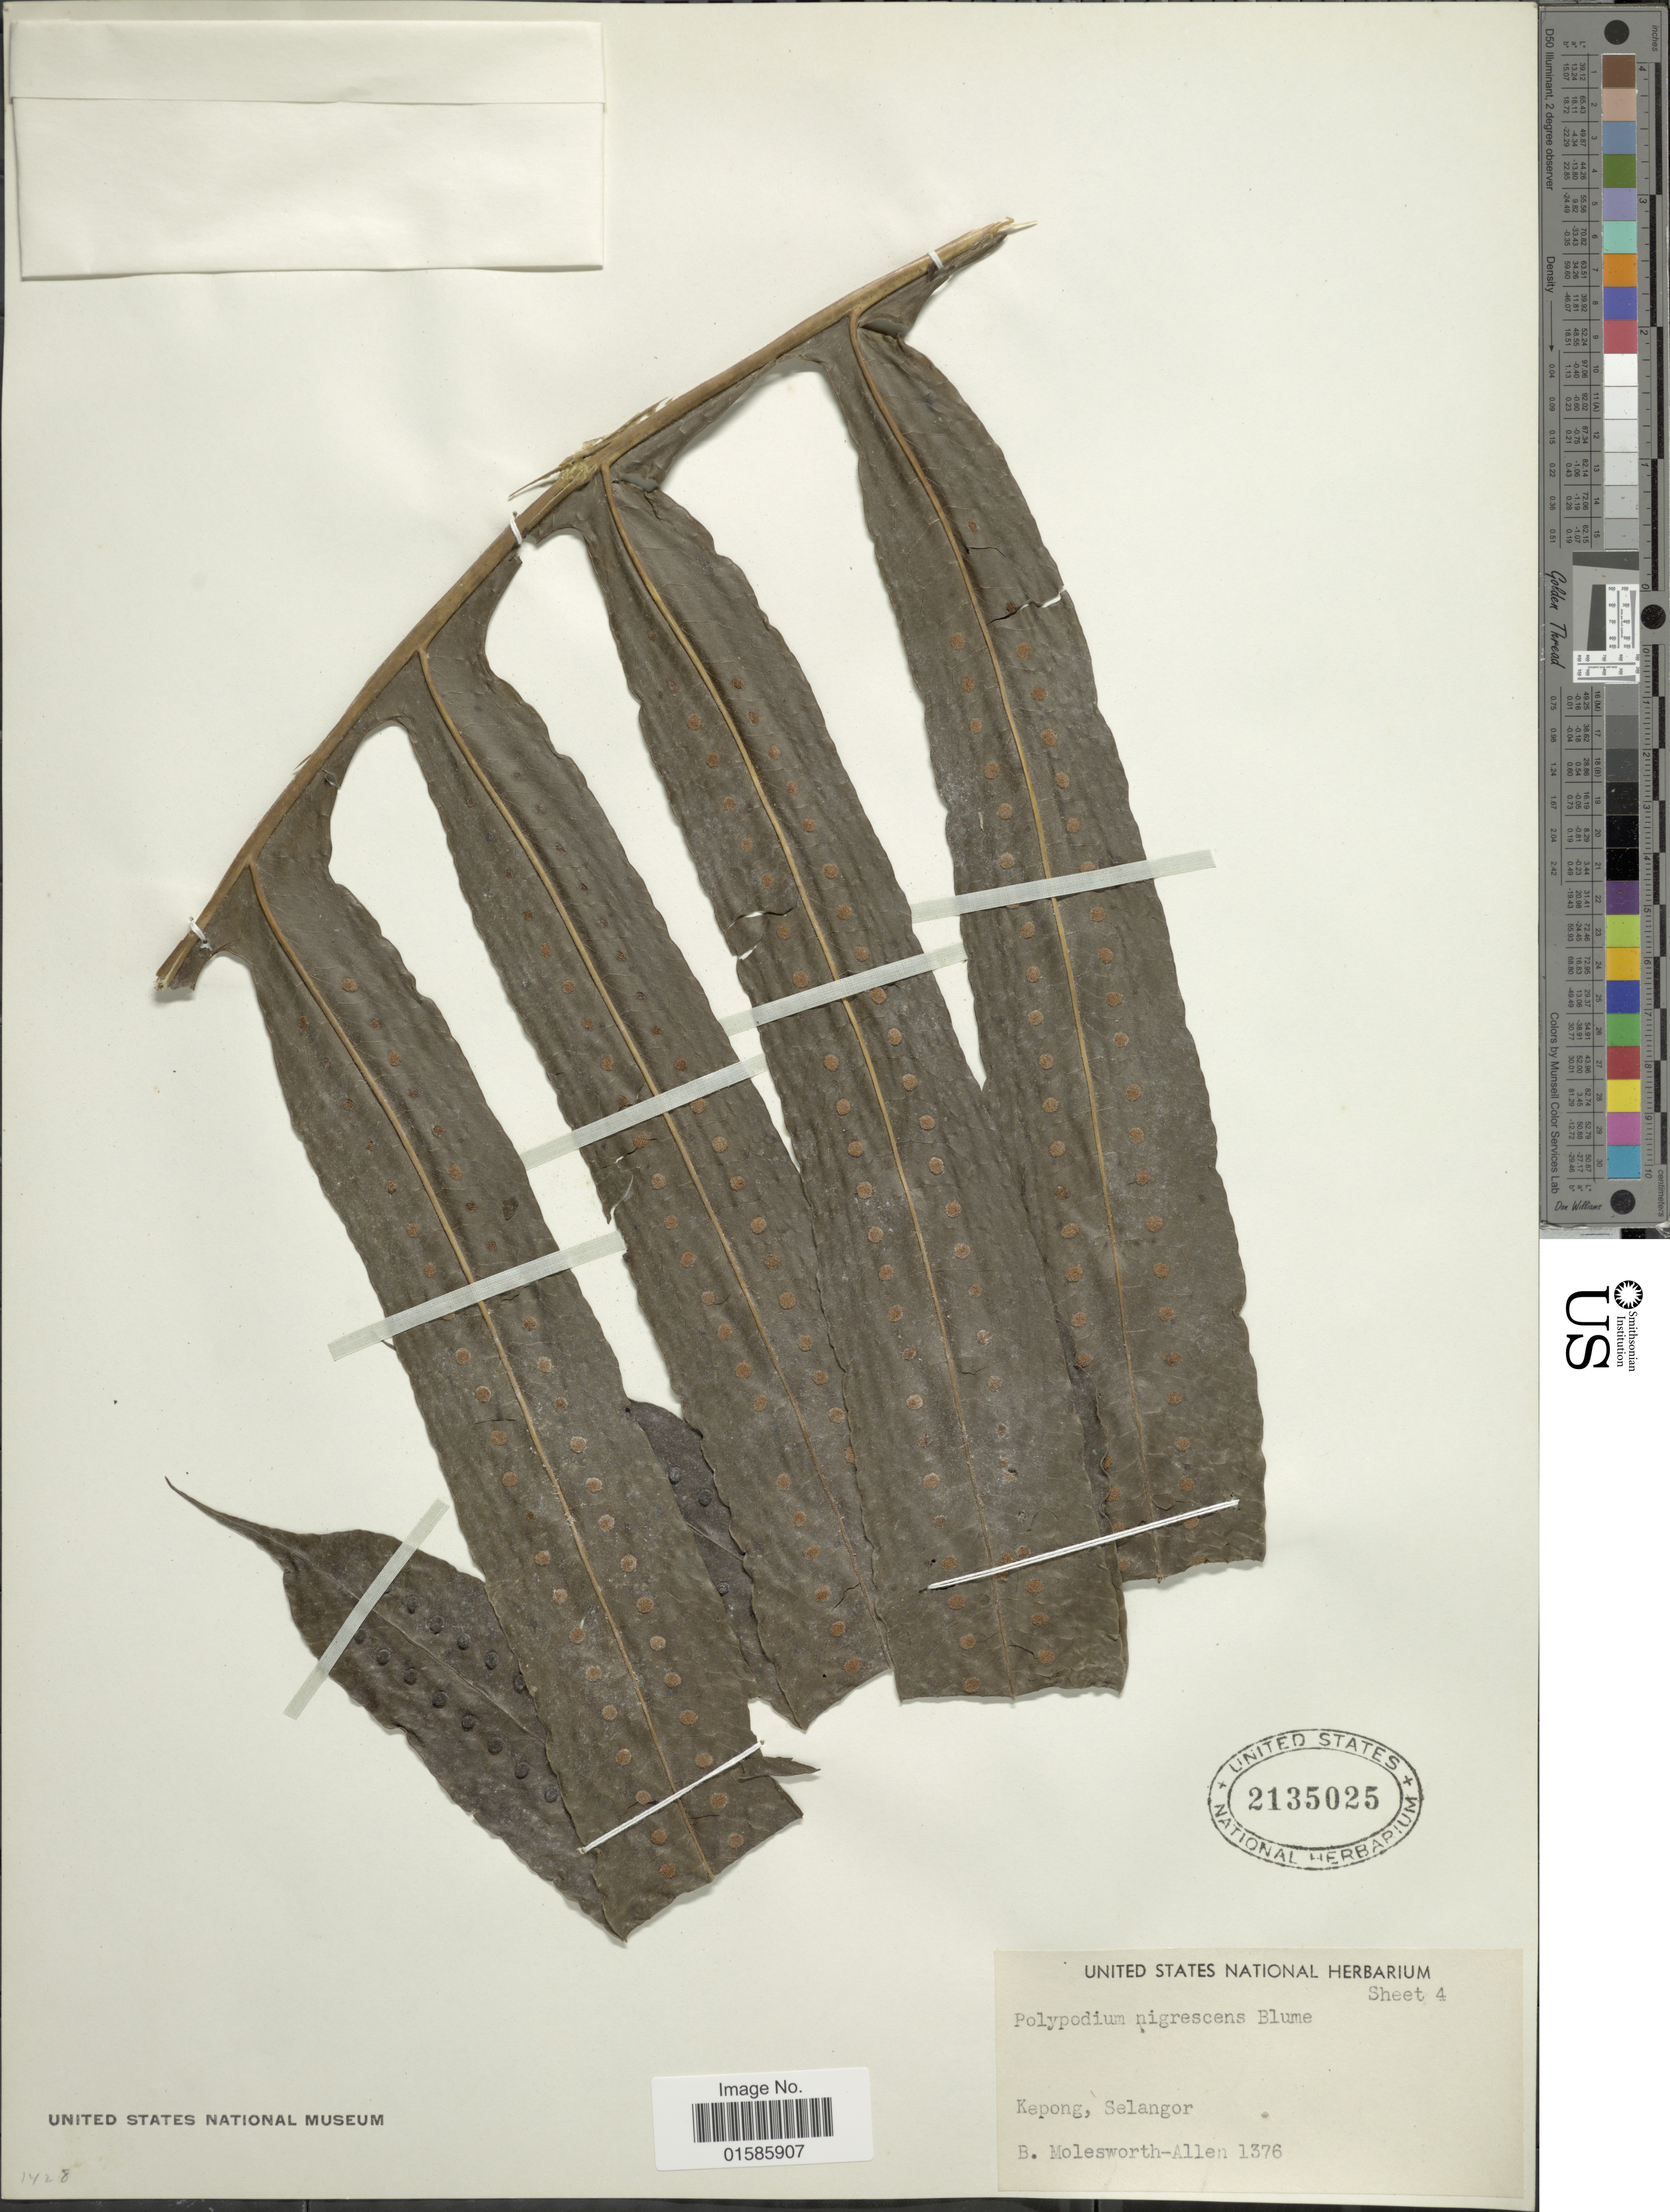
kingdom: Plantae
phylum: Tracheophyta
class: Polypodiopsida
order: Polypodiales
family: Polypodiaceae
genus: Microsorum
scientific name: Microsorum nigrescens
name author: (Blume) Copel.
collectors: B. E. G. Molesworth-Allen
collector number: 1376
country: Malaysia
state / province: Selangor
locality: Kepong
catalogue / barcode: US 2135025